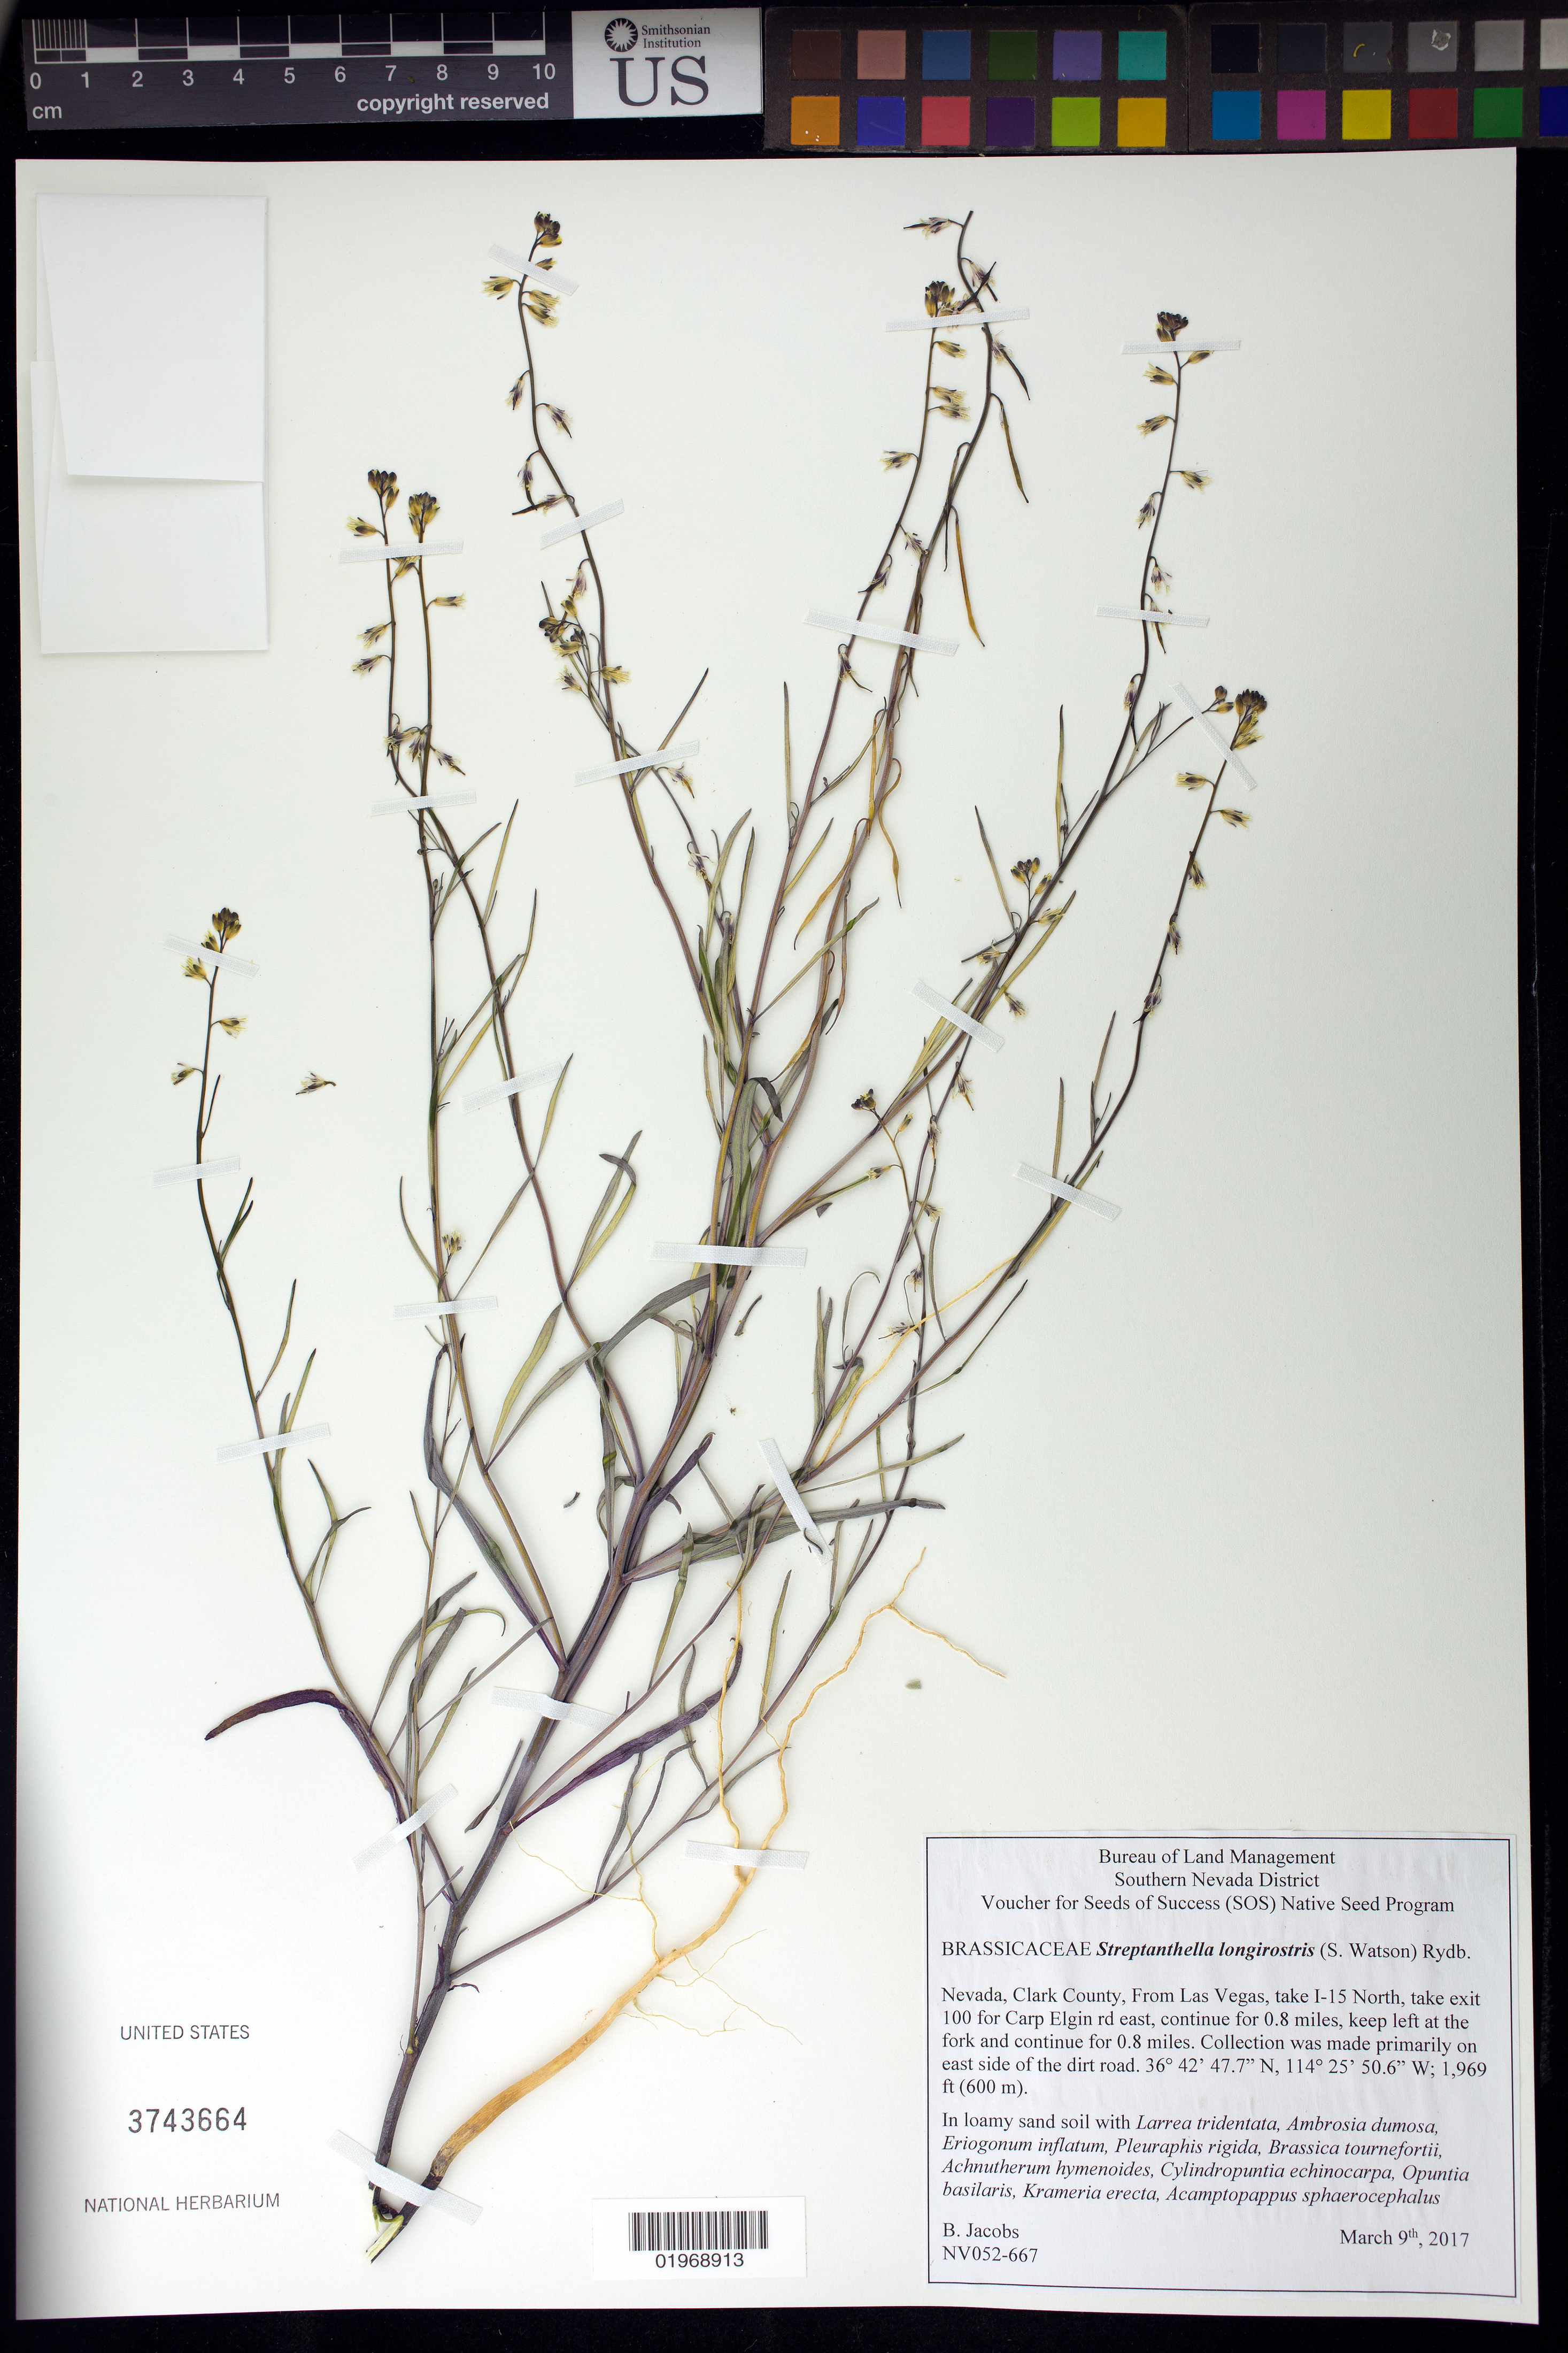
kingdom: Plantae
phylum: Tracheophyta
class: Magnoliopsida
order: Brassicales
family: Brassicaceae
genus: Streptanthella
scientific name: Streptanthella longirostris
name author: S. Watson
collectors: B. Jacobs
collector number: NV052-667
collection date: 2017-03-09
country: United States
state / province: Nevada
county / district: Clark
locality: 0.8 mi on Carp Elgin rd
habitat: In loamy sand soil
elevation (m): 600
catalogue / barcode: US 3743664